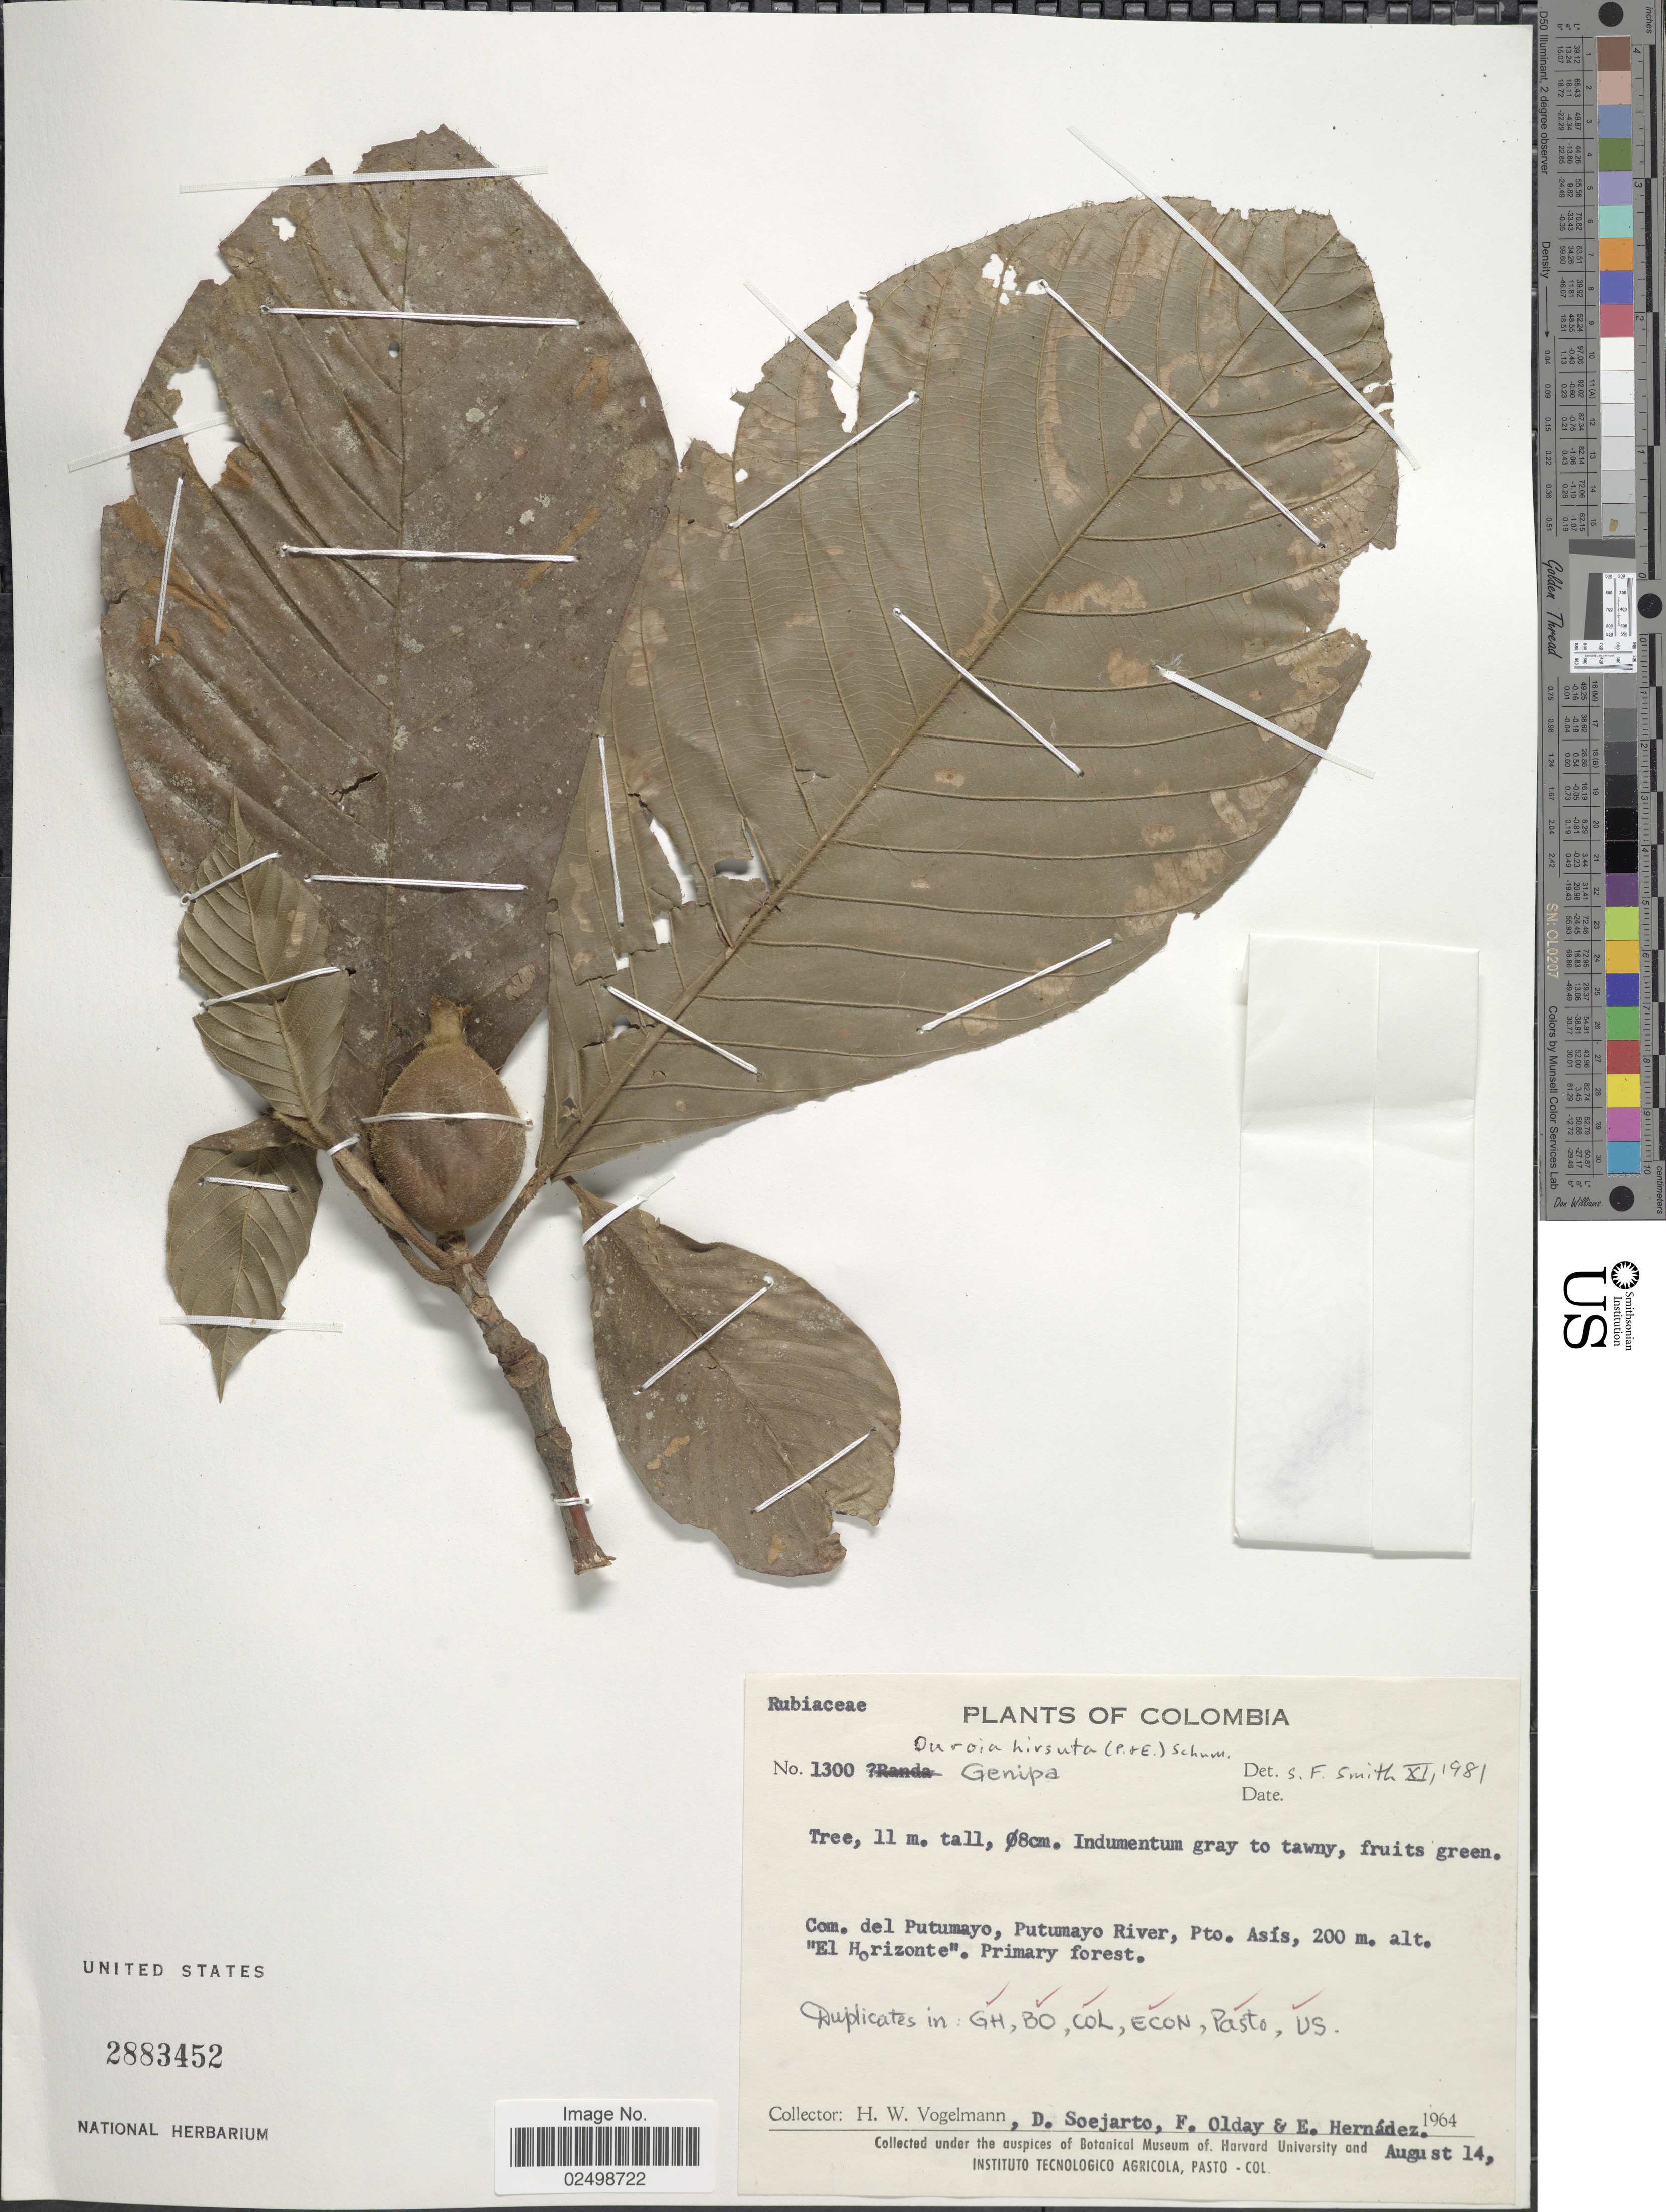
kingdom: Plantae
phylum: Tracheophyta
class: Magnoliopsida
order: Gentianales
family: Rubiaceae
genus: Duroia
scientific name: Duroia hirsuta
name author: (Poepp.) K. Schum.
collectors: H. Vogelmann, D. Soejarto, F. Olday & E. Hernández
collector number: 1300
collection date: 1964-08-14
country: Colombia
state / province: Putumayo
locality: Com. del Putumayo, Putumayo River, Pto. Asis. "El Horizonte." Primary forest.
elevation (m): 200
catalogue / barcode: US 2883452